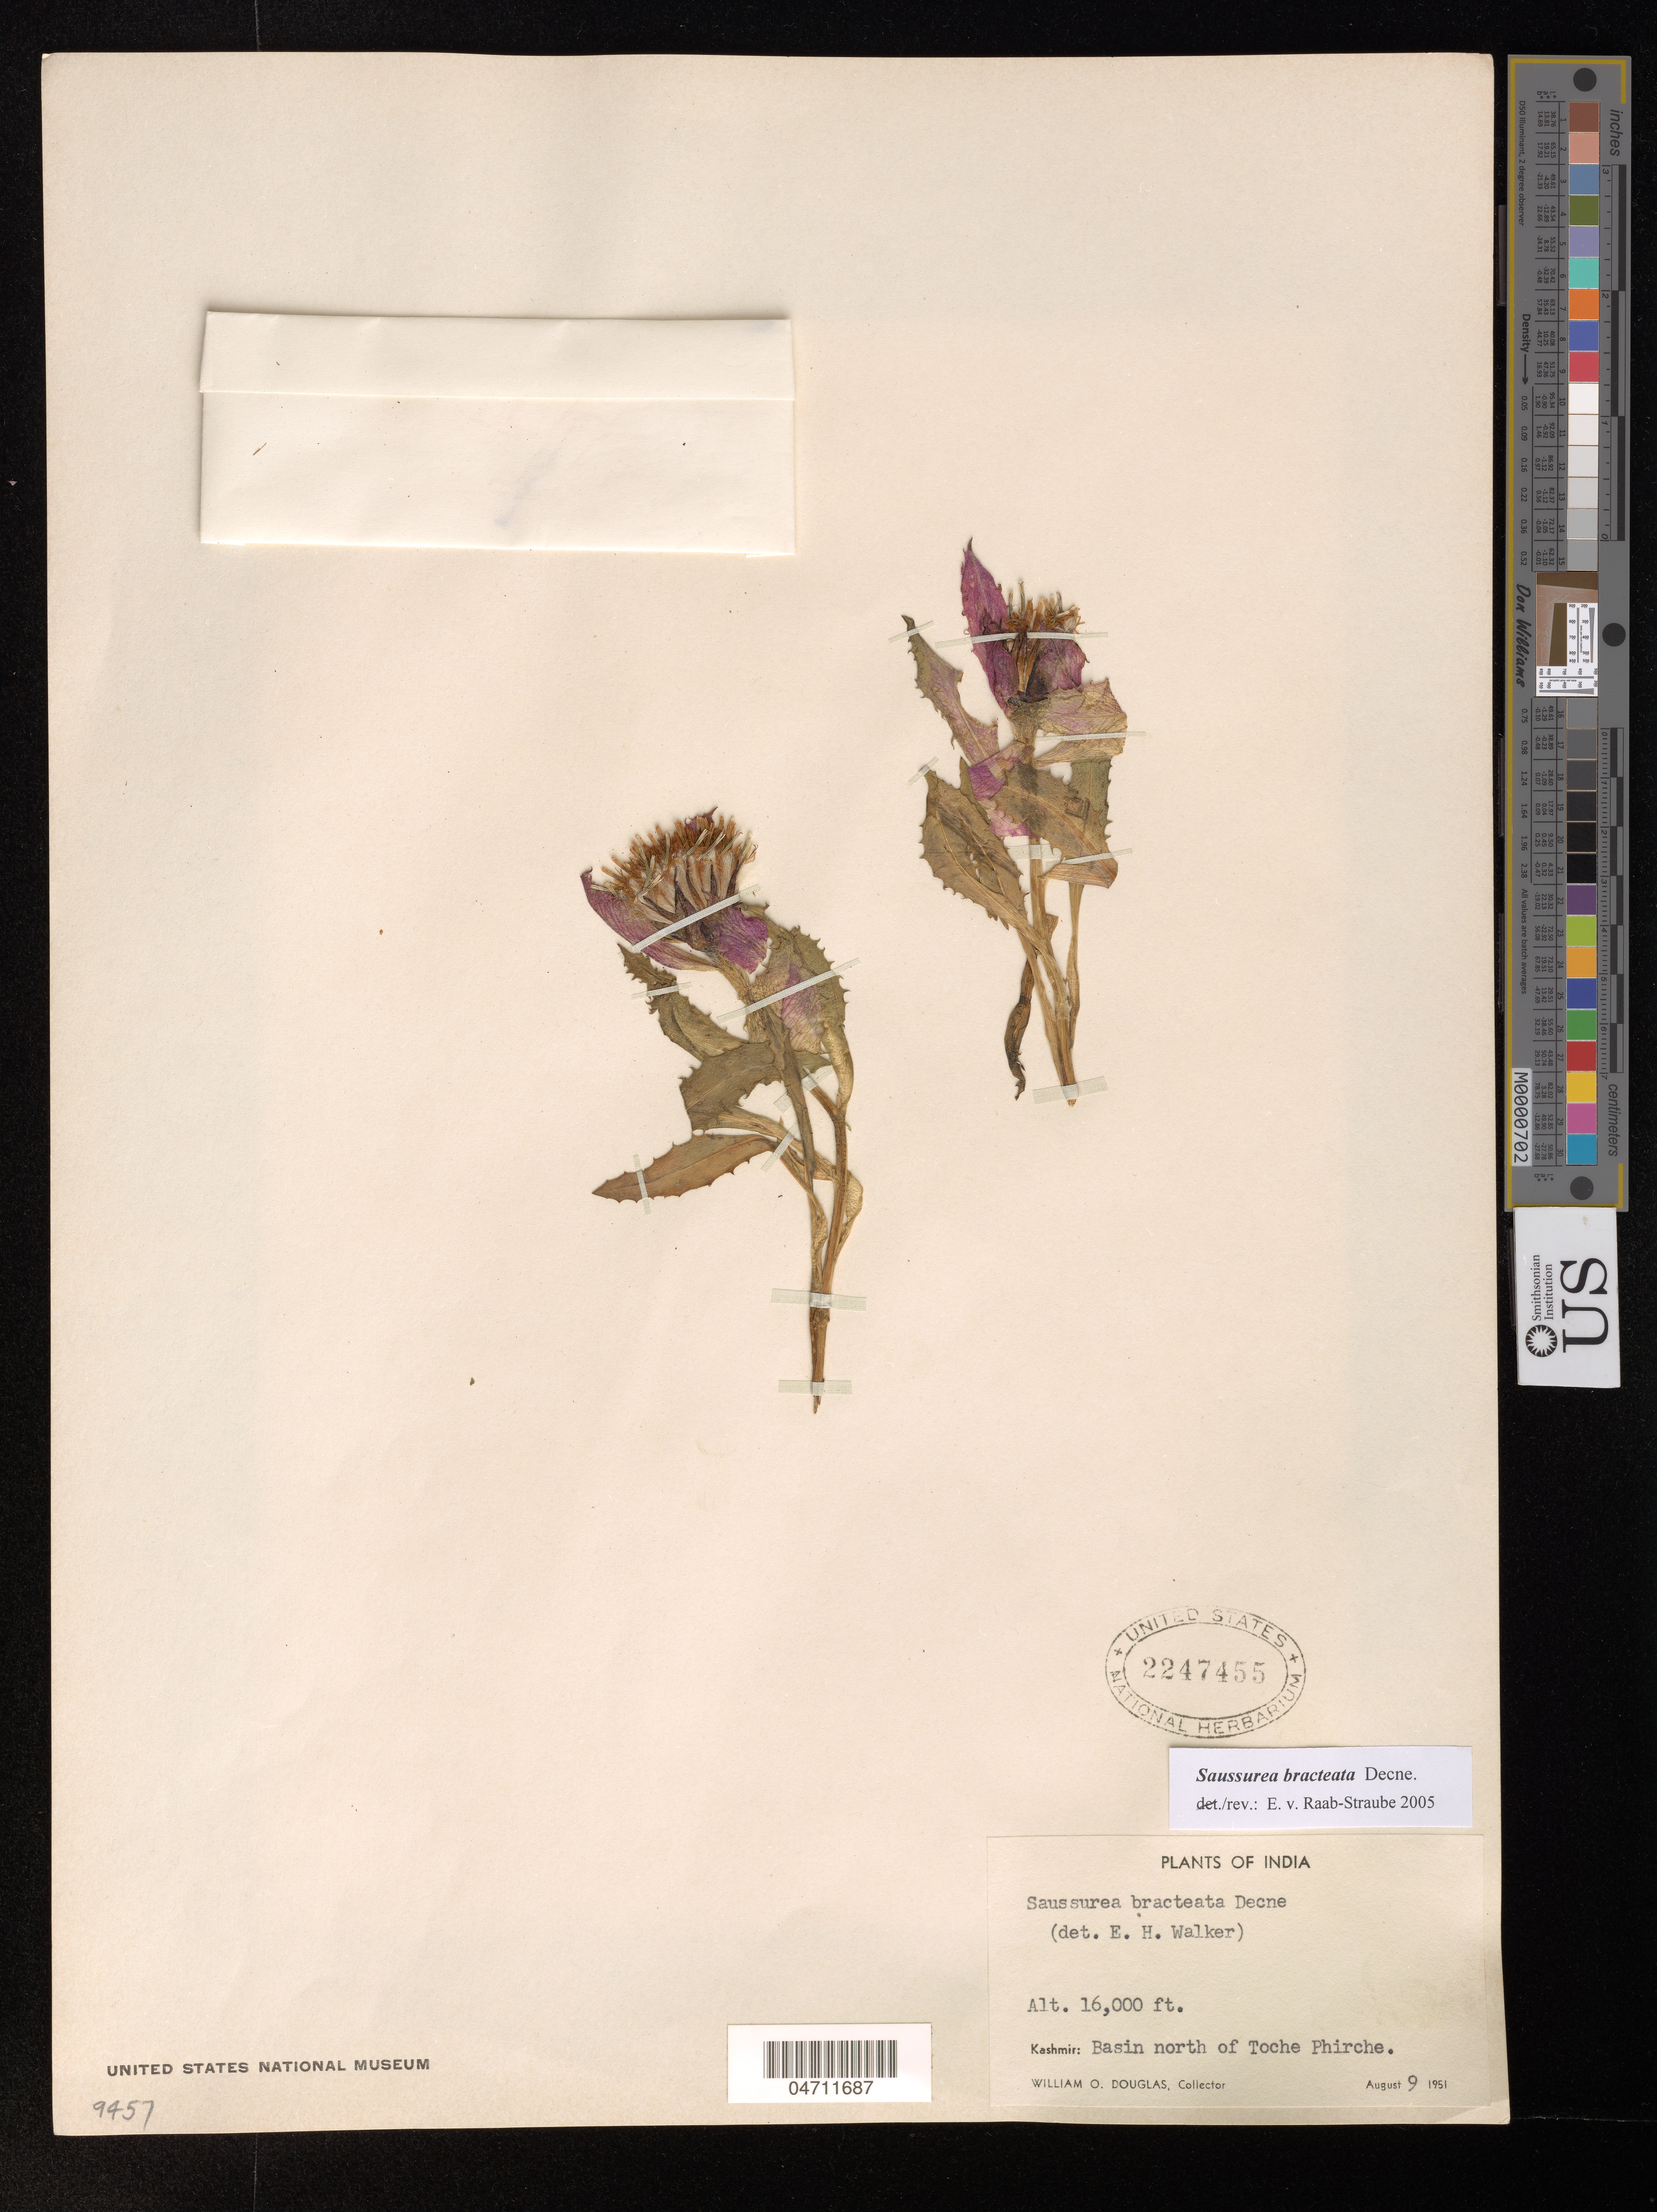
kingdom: Plantae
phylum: Tracheophyta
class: Magnoliopsida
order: Asterales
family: Asteraceae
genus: Saussurea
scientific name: Saussurea bracteata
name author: Decne.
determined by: Raab-Straube, Eckhard von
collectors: W. Douglas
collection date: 1951-08-09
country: India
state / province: Jammu and Kashmir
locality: Kashmir: Basin north of Toche Phirche.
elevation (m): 4877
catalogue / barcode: US 2247455